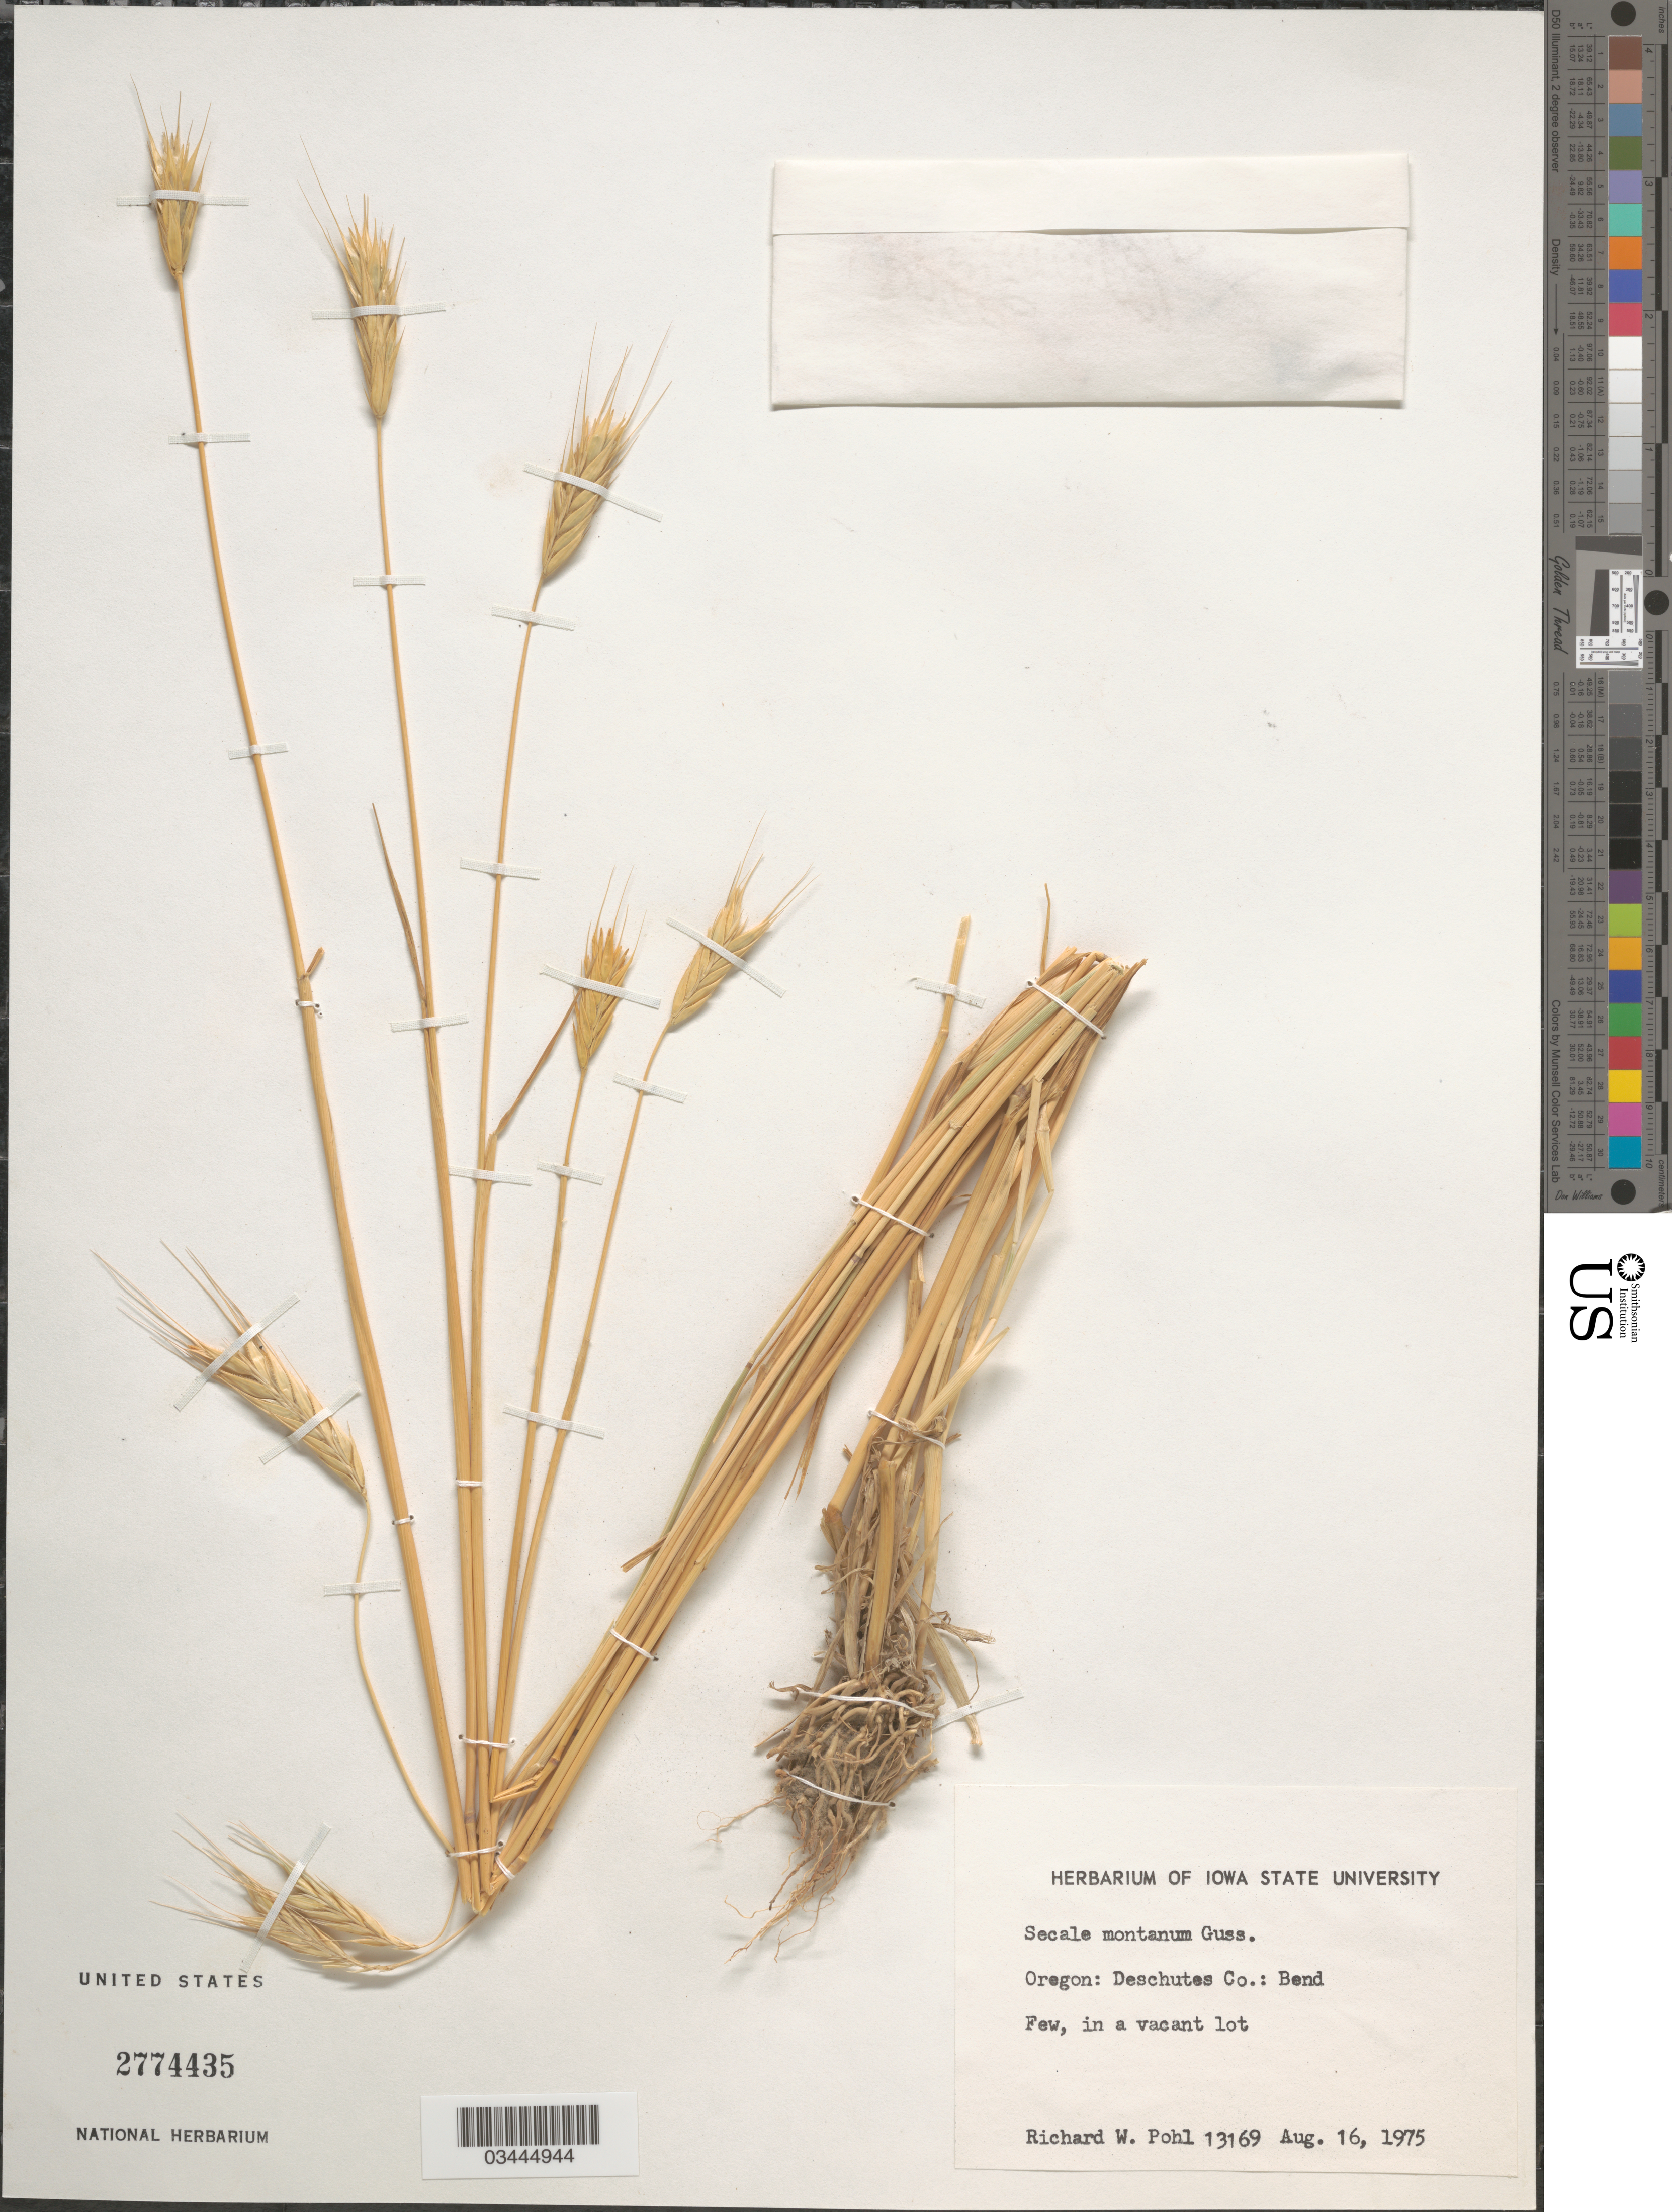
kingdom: Plantae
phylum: Tracheophyta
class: Liliopsida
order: Poales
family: Poaceae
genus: Secale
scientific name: Secale montanum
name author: Gussone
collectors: R. W. Pohl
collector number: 13169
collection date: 1975-08-16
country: United States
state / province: Oregon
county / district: Deschutes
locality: Deschutes Co.: Bend. Few, in a vacant lot.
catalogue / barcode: US 2774435